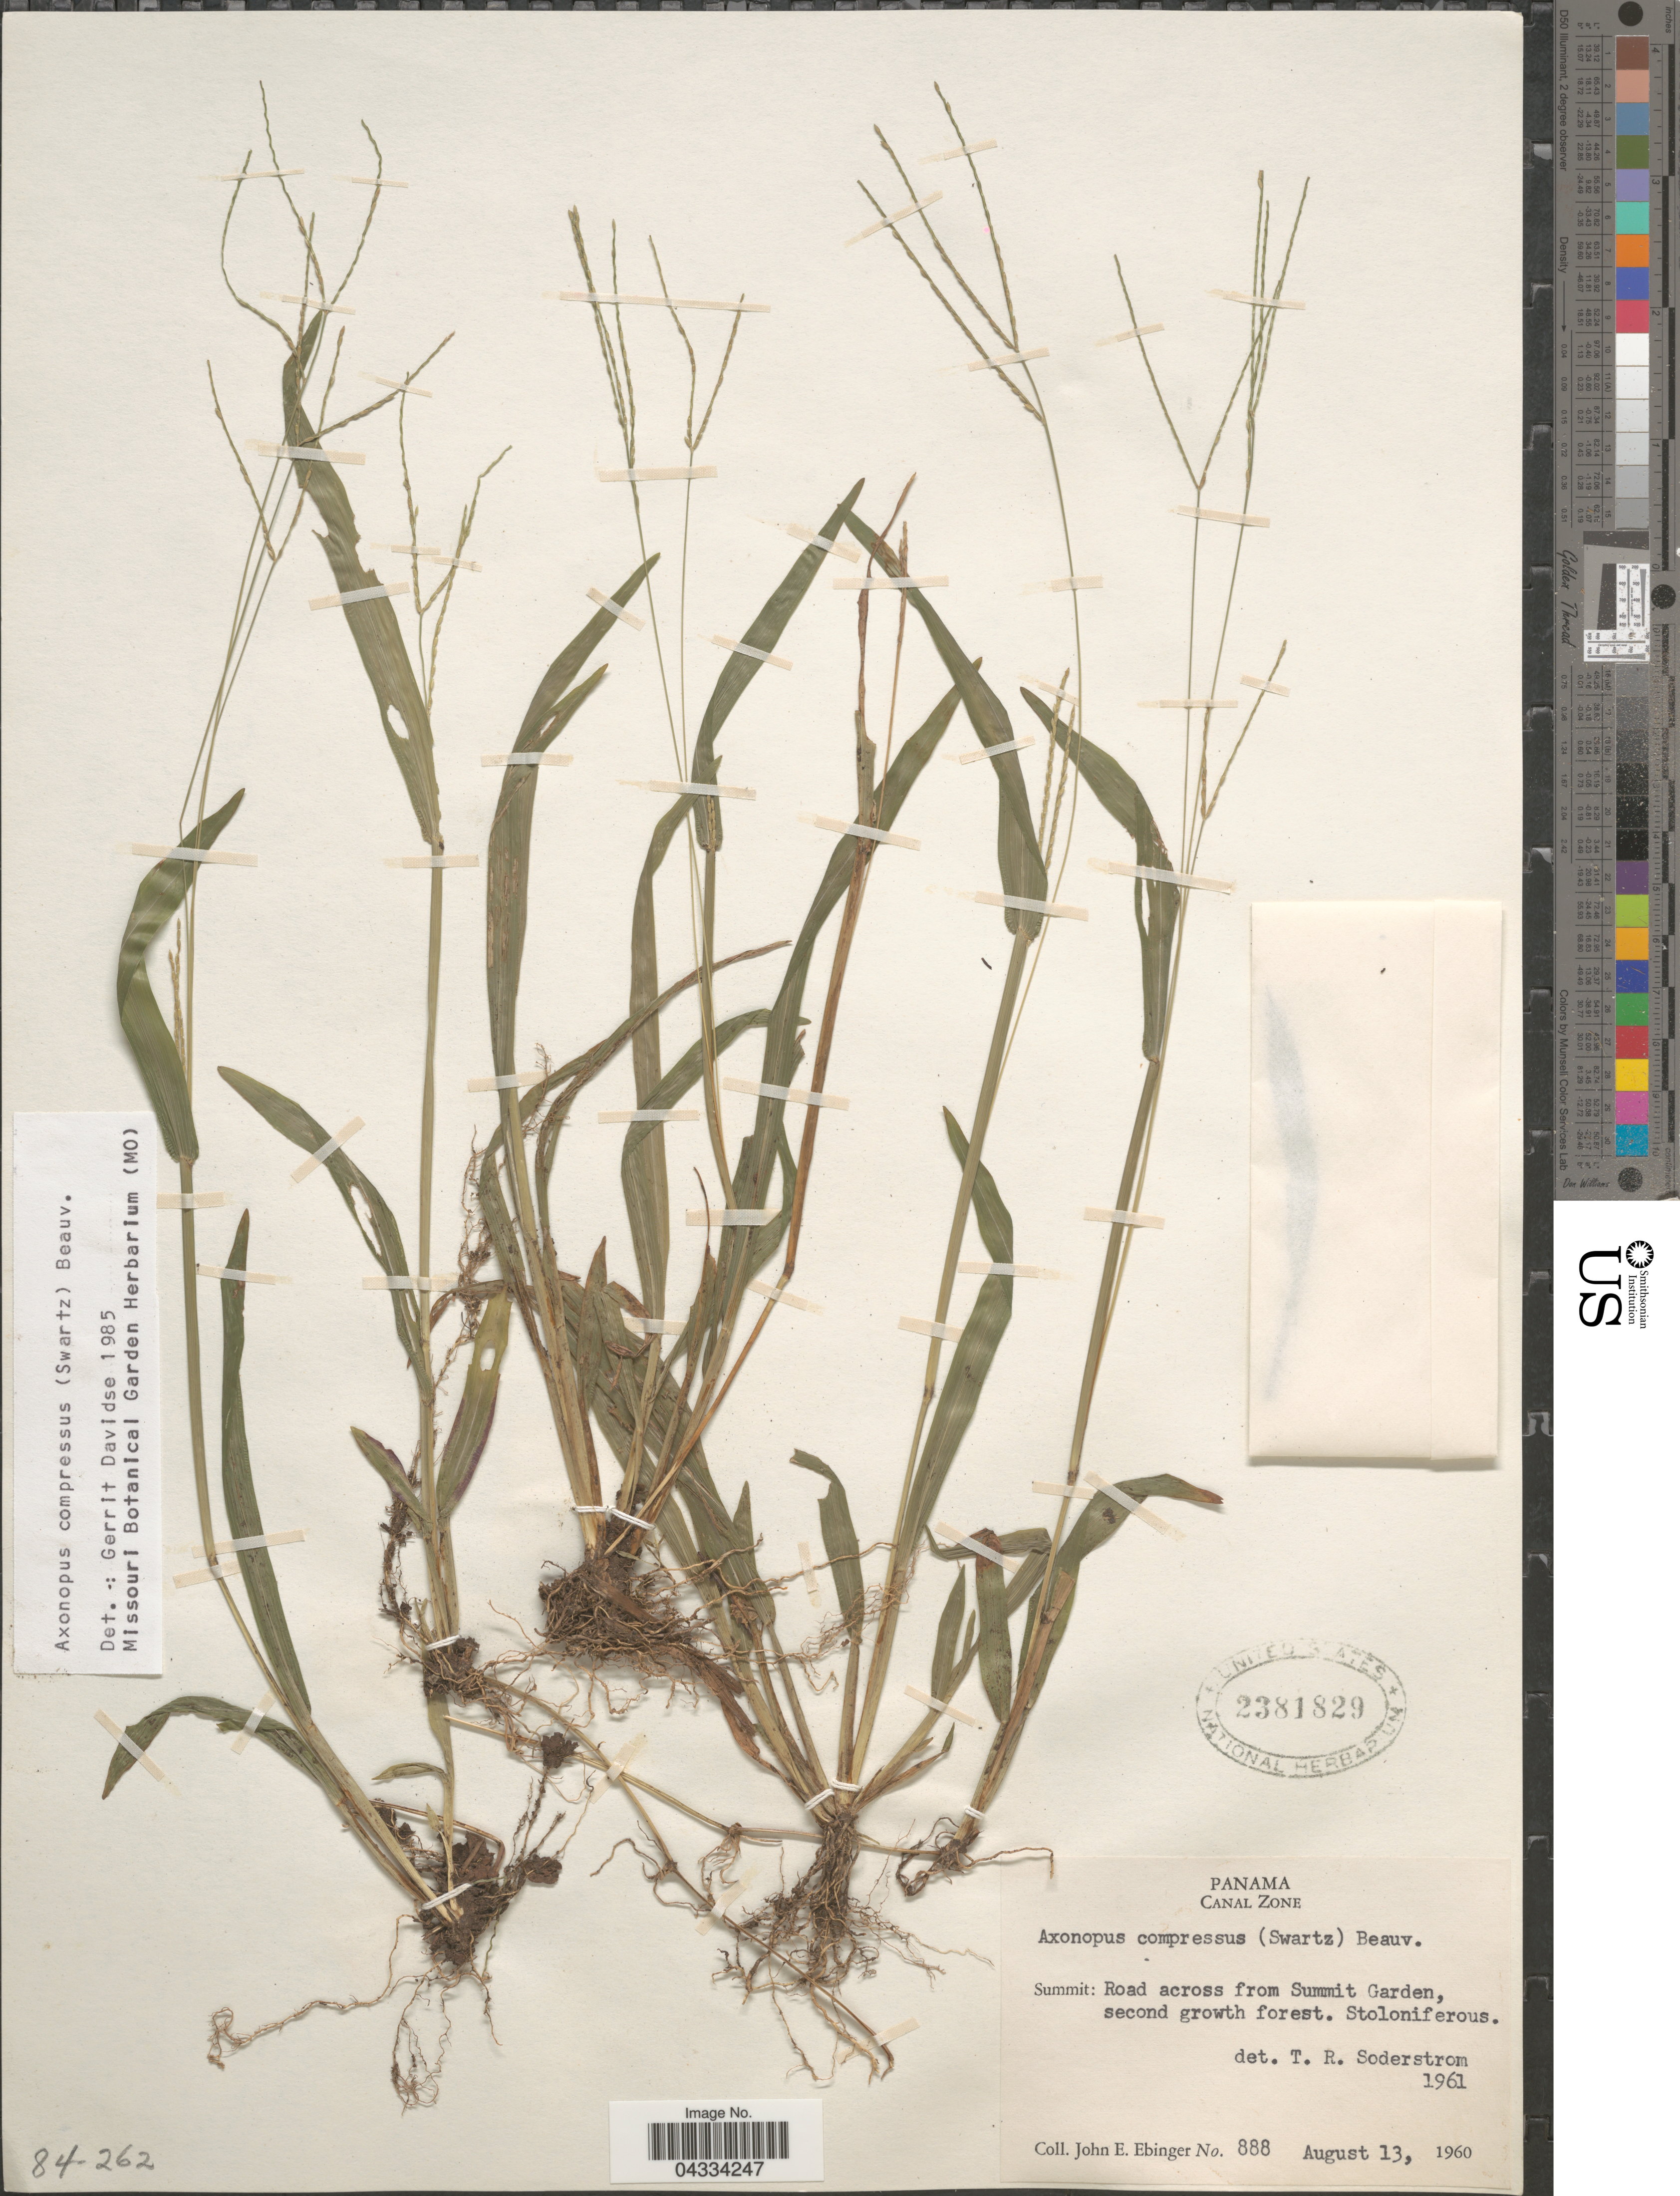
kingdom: Plantae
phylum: Tracheophyta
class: Liliopsida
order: Poales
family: Poaceae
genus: Axonopus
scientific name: Axonopus compressus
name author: (Sw.) P. Beauv.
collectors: J. Ebinger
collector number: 888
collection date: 1960-08-13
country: Panama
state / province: Colón / Panamá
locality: Canal Zone. Summit: Road across from Summit Garden.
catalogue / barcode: US 2381829